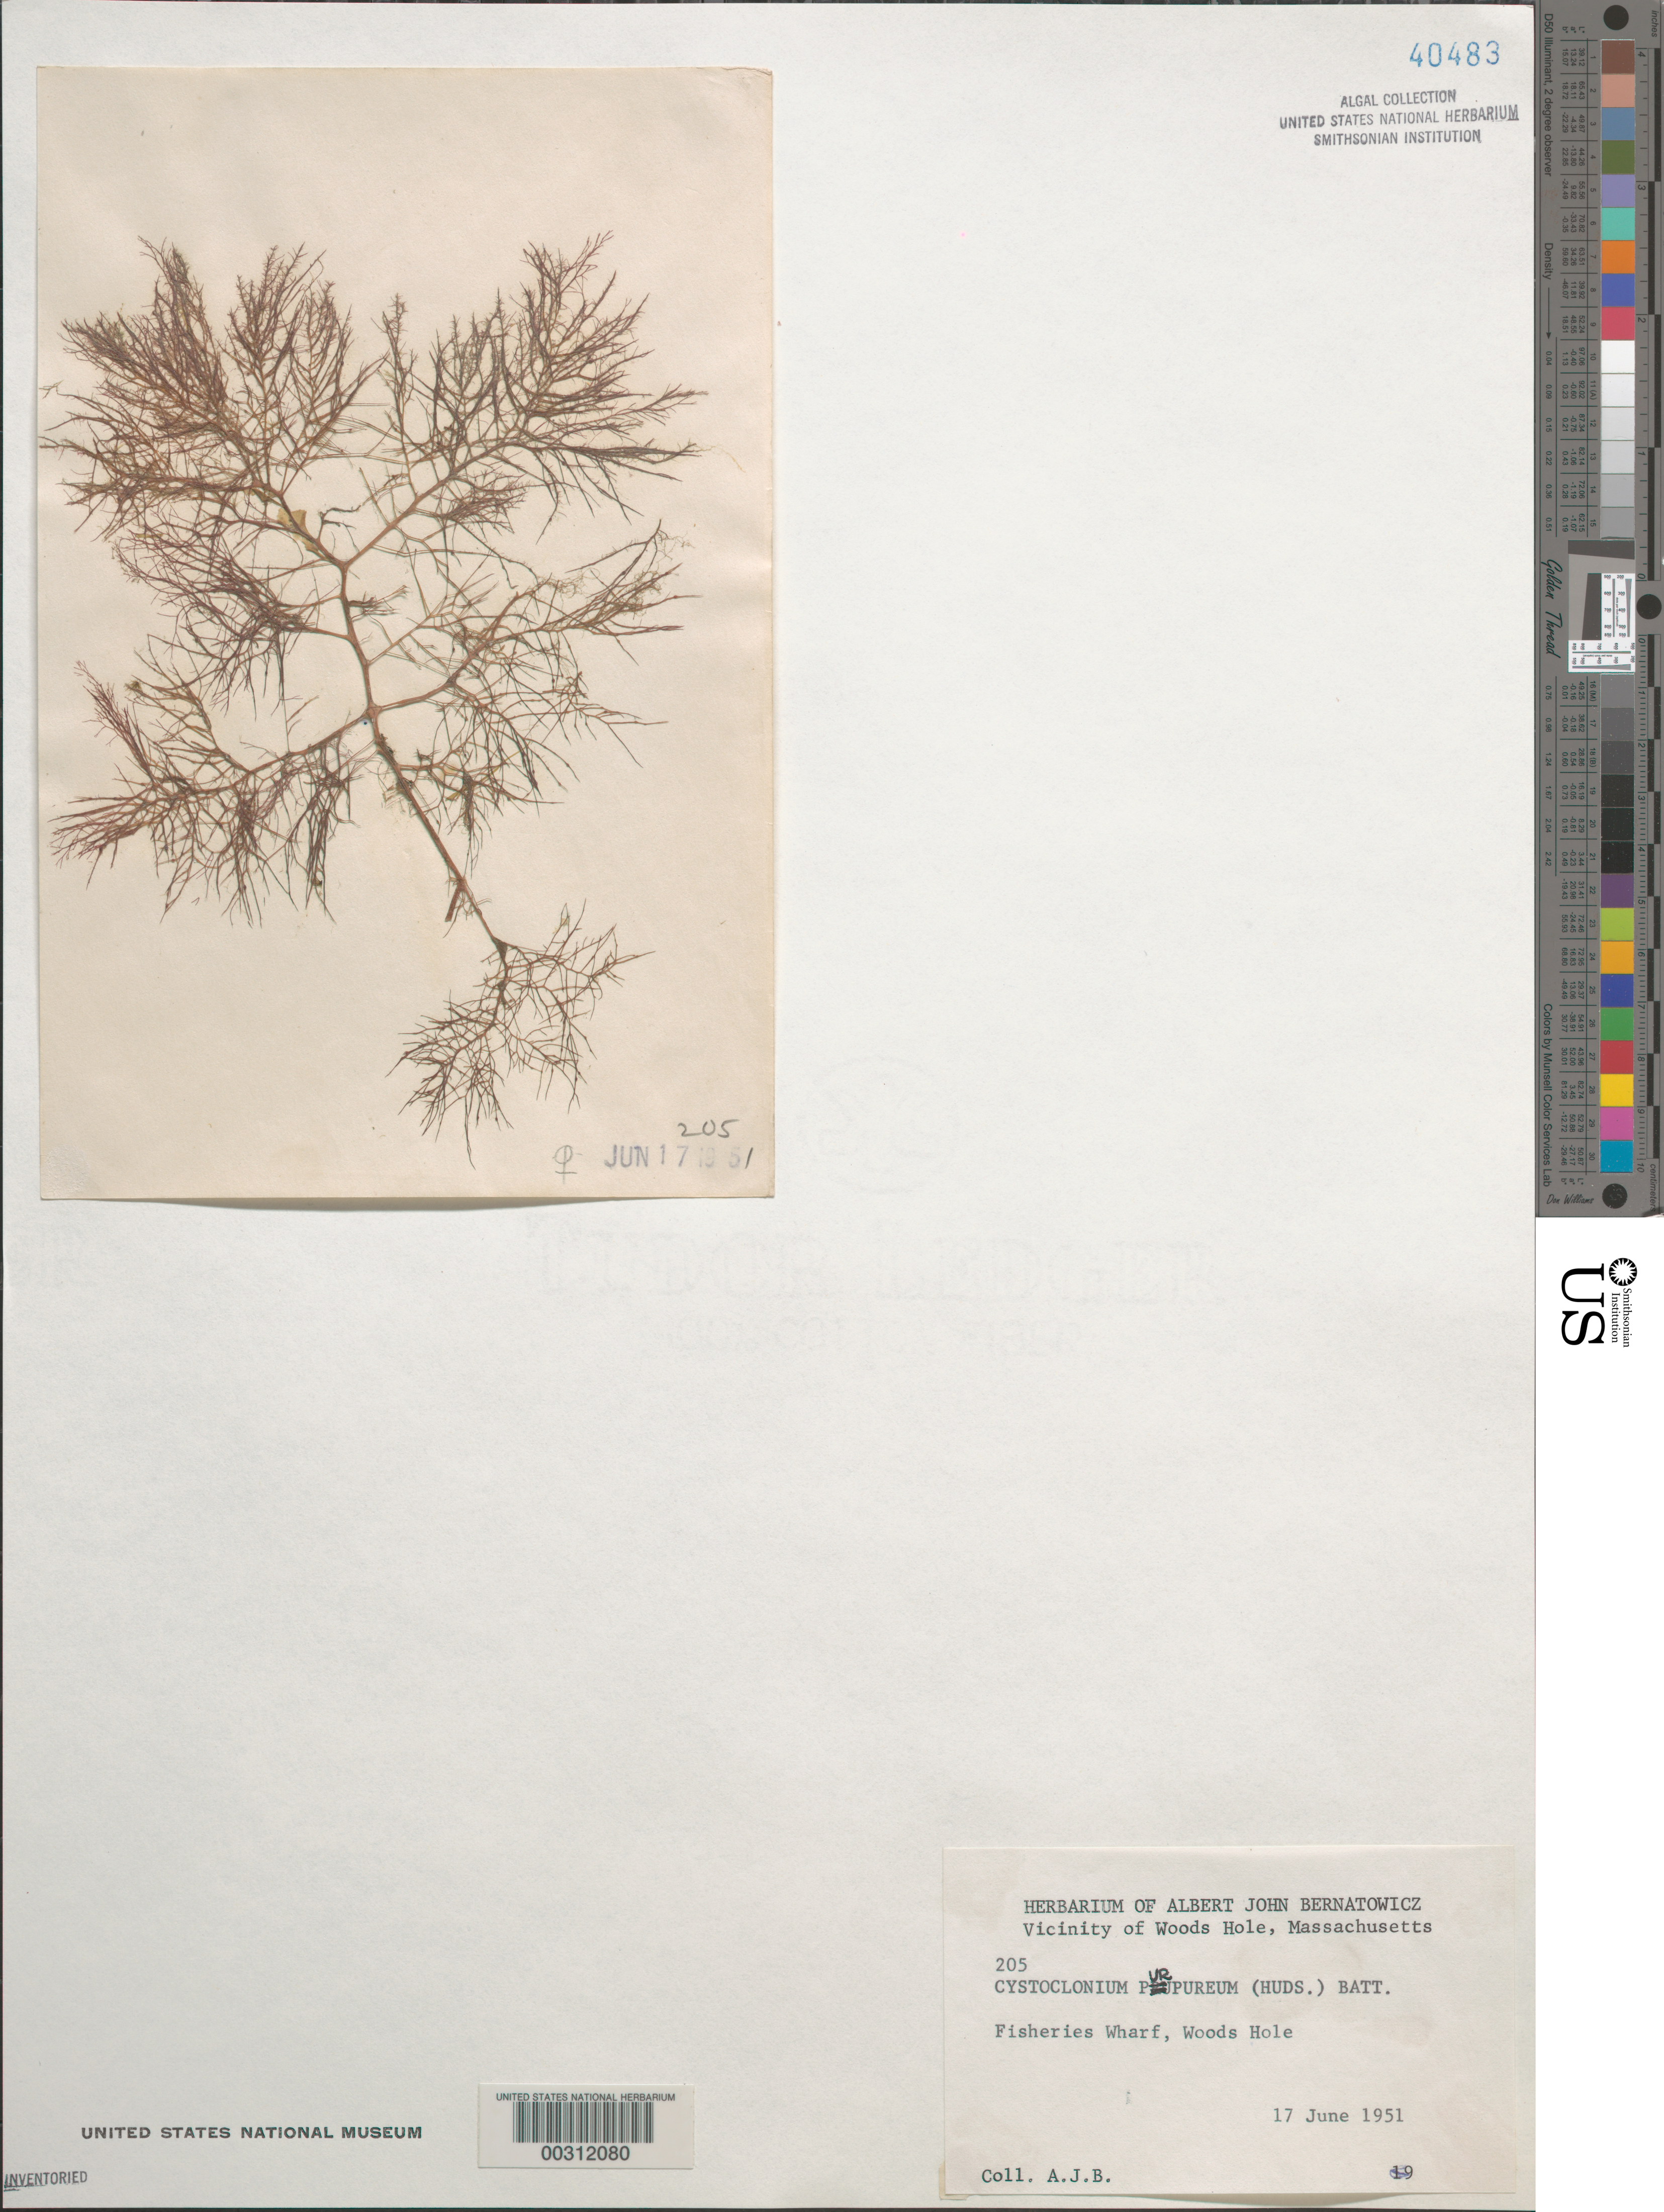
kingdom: Plantae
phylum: Rhodophyta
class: Florideophyceae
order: Gigartinales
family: Cystocloniaceae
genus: Cystoclonium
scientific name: Cystoclonium purpureum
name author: (Huds.) Batters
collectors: A. Bernatowicz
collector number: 205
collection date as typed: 17 Jun 1951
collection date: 1951-06-17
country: United States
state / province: Massachusetts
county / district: Barnstable County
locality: Woods Hole, Fisheries wharf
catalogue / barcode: US 40483